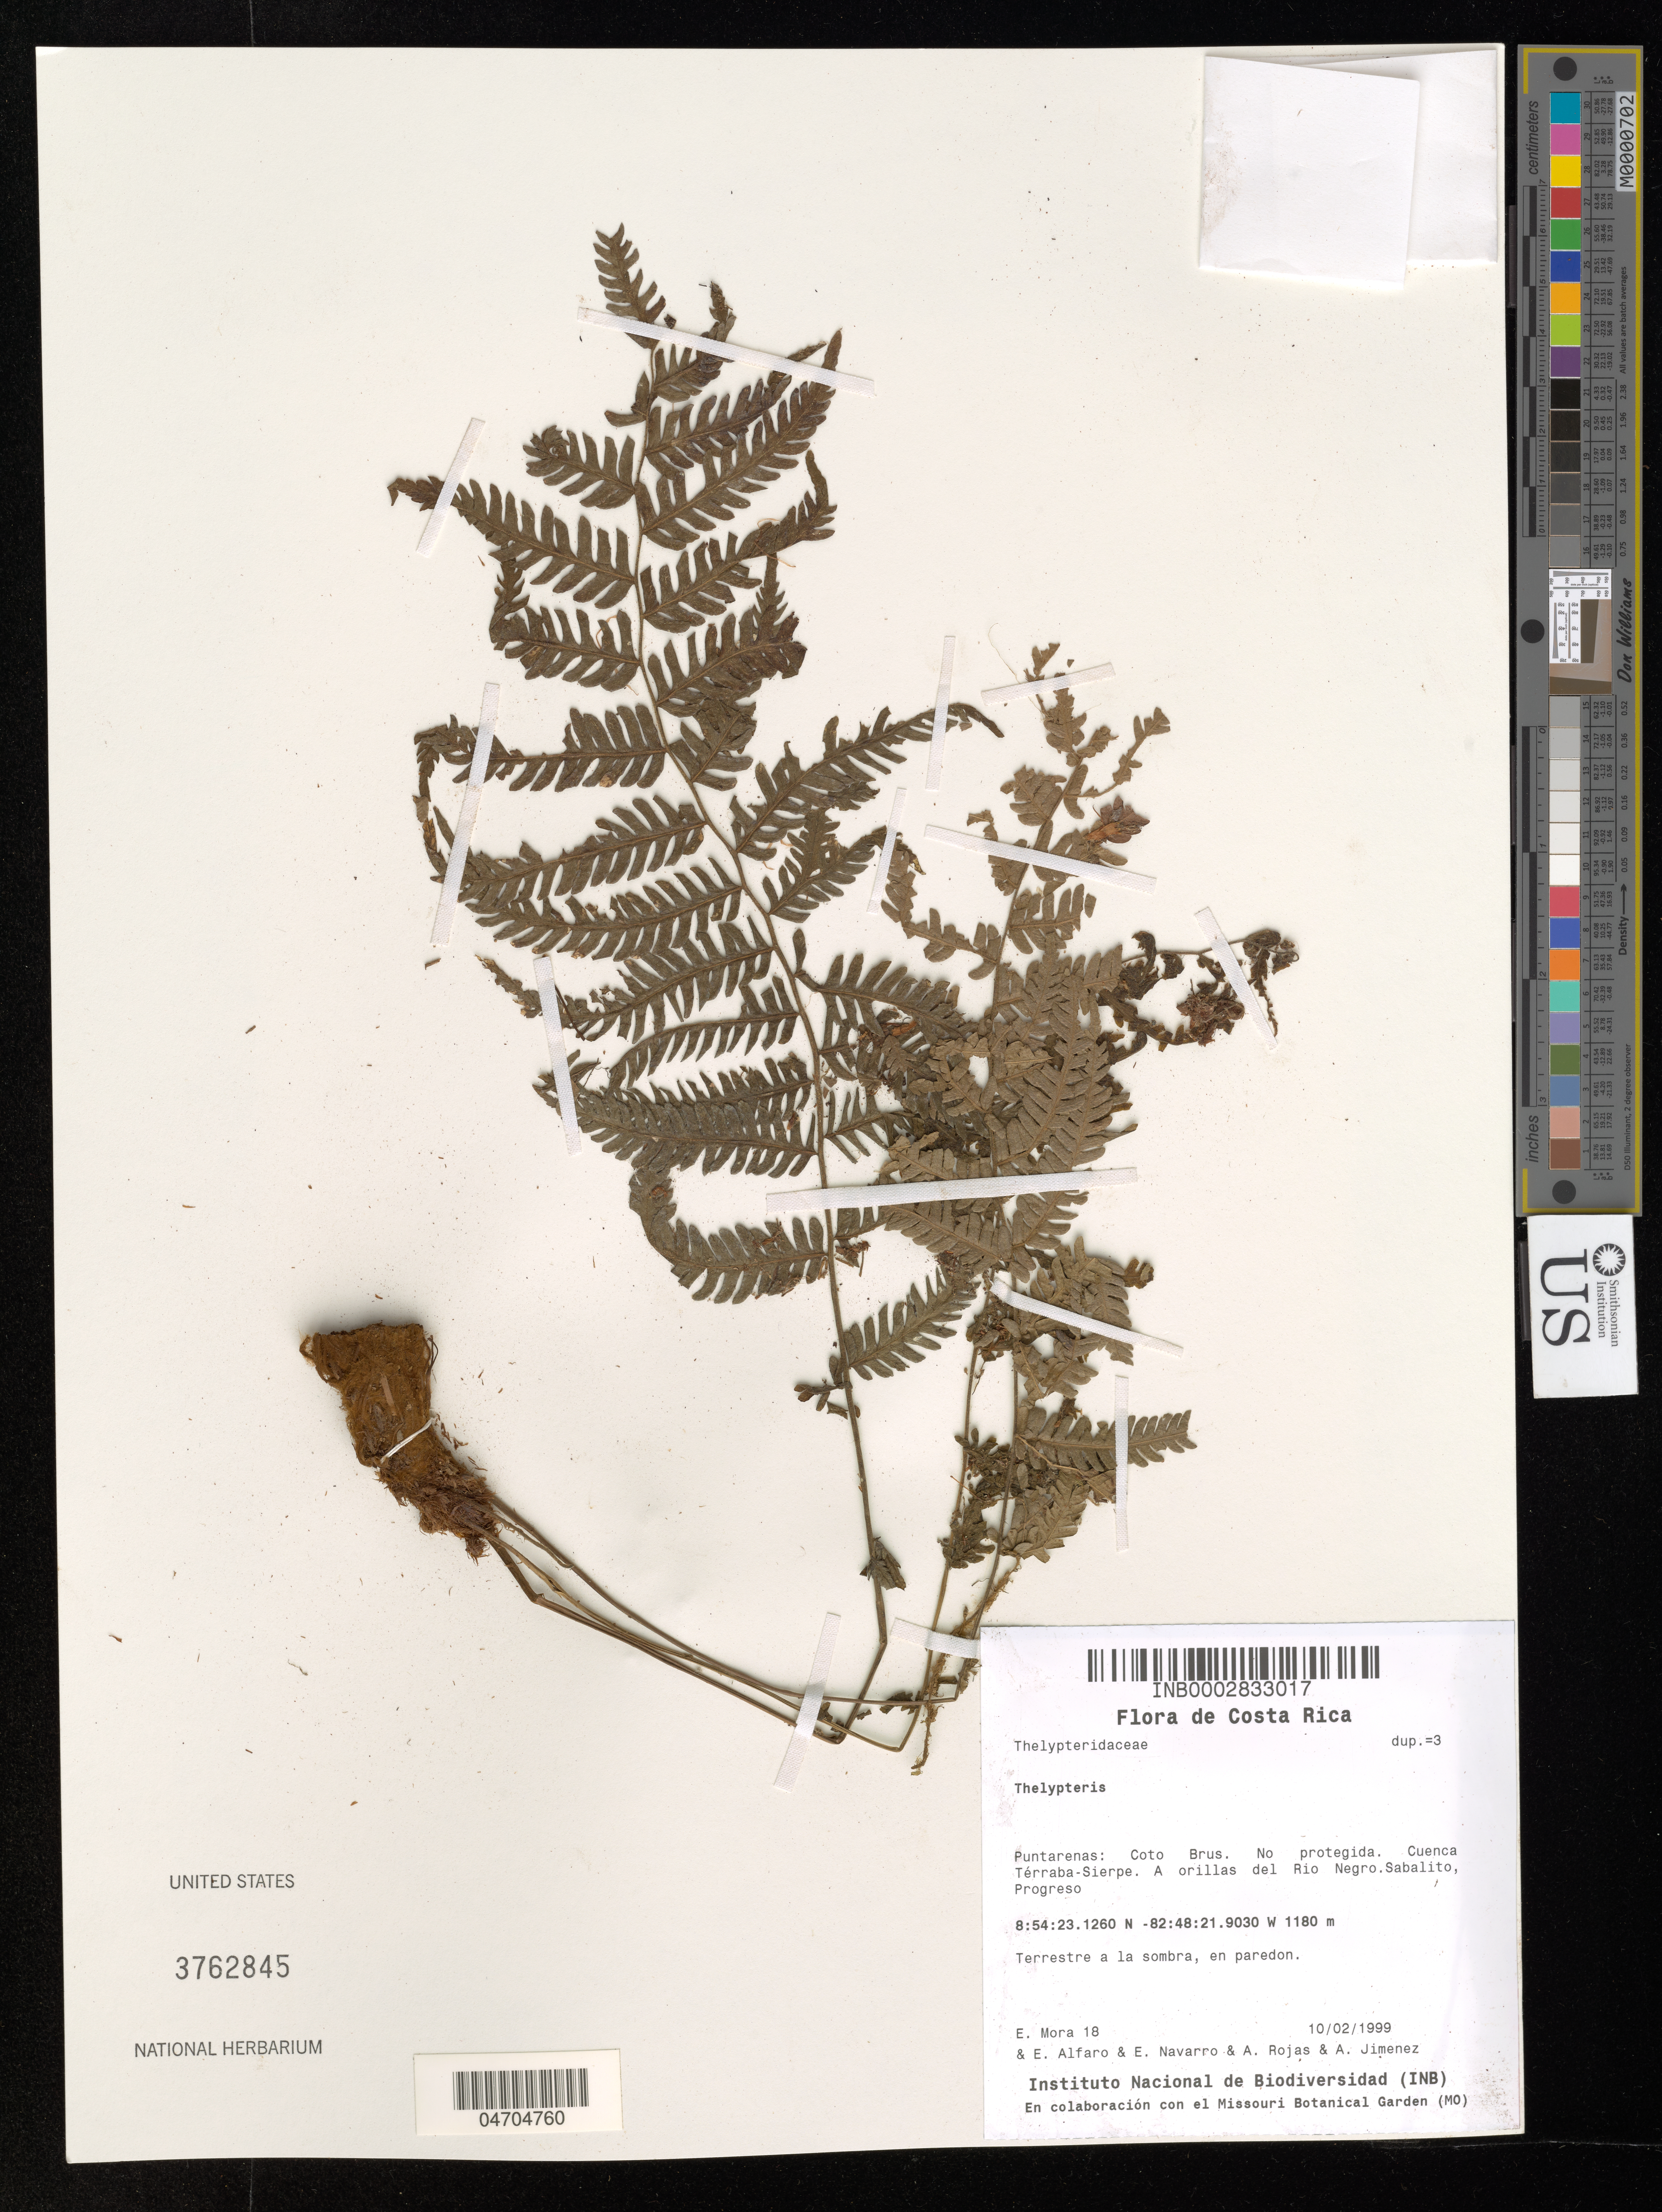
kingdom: Plantae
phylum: Tracheophyta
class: Polypodiopsida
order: Polypodiales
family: Thelypteridaceae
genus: Thelypteris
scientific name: Thelypteris (Meniscium) sp.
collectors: E. Mora, E. Alfaro, E. Navarro, A. Rojas & A. Jimenez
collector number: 18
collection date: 1999-02-10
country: Costa Rica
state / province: Puntarenas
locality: Coto Brus. No protegida. Cuenca Térraba-Sierpe. A orillas del Rio Negro. Sabalito, Progreso.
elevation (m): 1180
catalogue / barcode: US 3762845